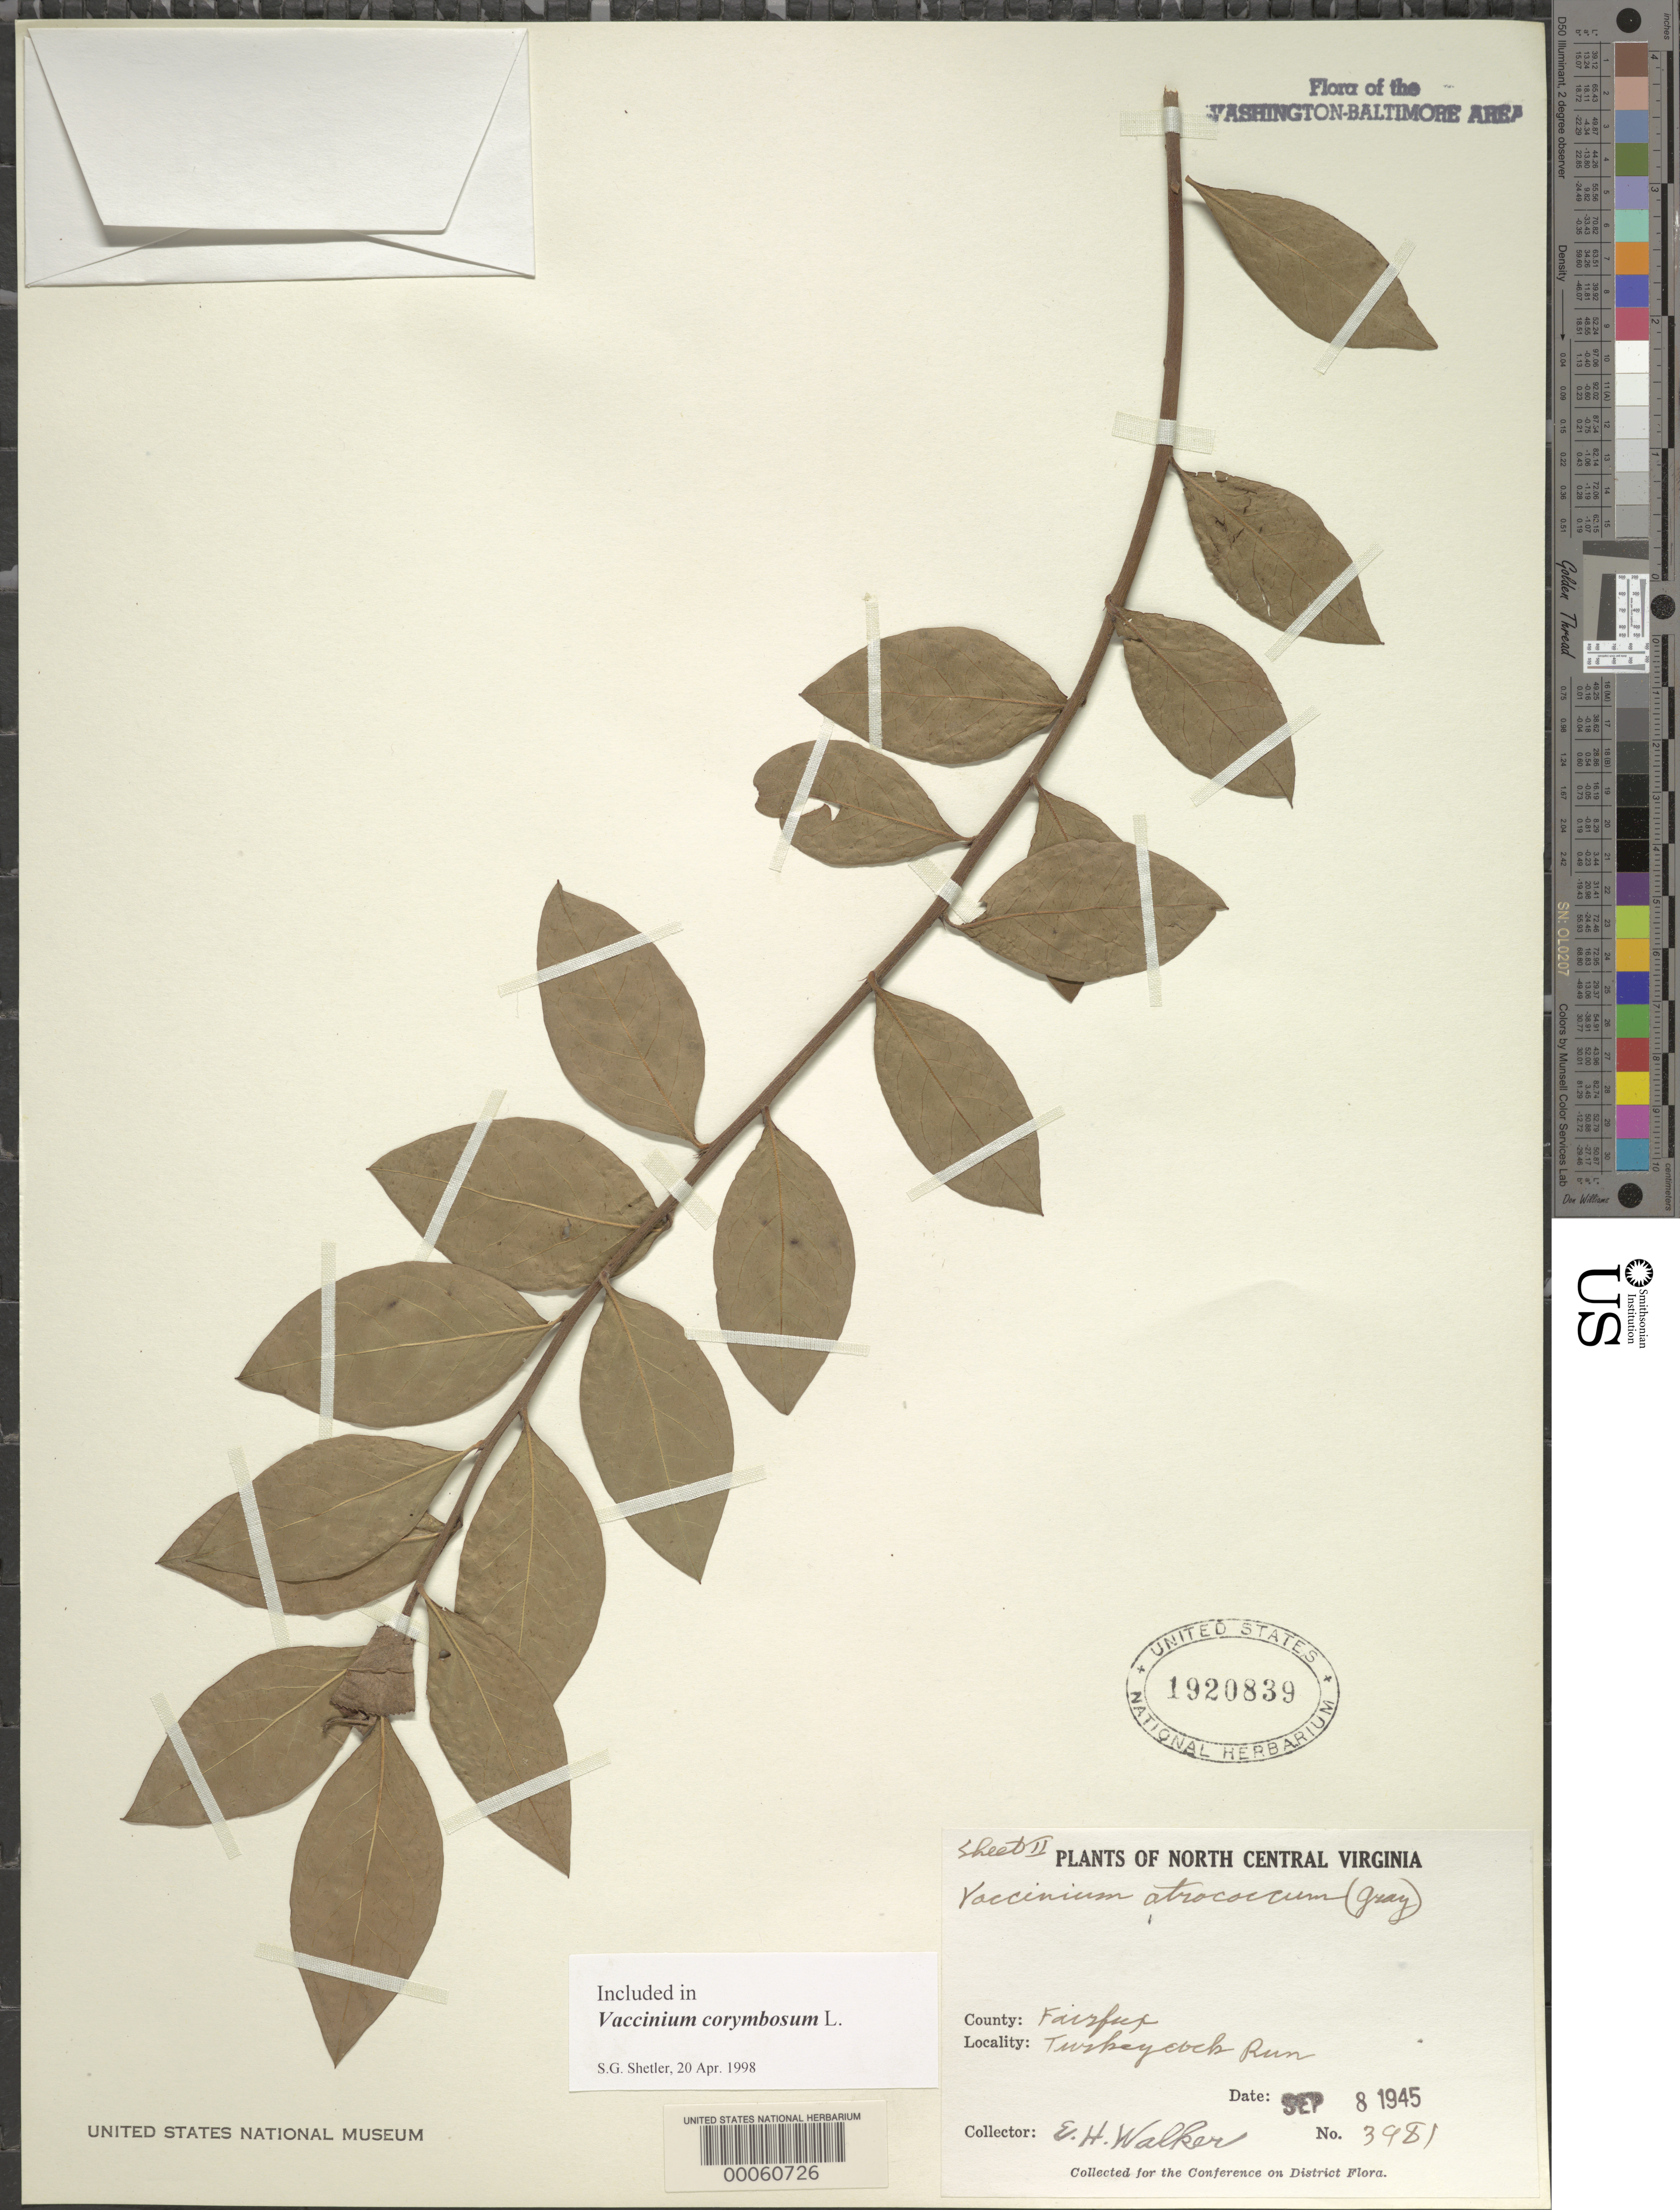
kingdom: Plantae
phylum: Tracheophyta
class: Magnoliopsida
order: Ericales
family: Ericaceae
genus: Vaccinium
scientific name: Vaccinium corymbosum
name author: L.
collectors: E. H. Walker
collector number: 3981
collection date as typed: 08 Sep 1945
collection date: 1945-09-08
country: United States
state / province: Virginia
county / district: Fairfax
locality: Turkey Cock Run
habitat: Swamp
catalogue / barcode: US 1920839